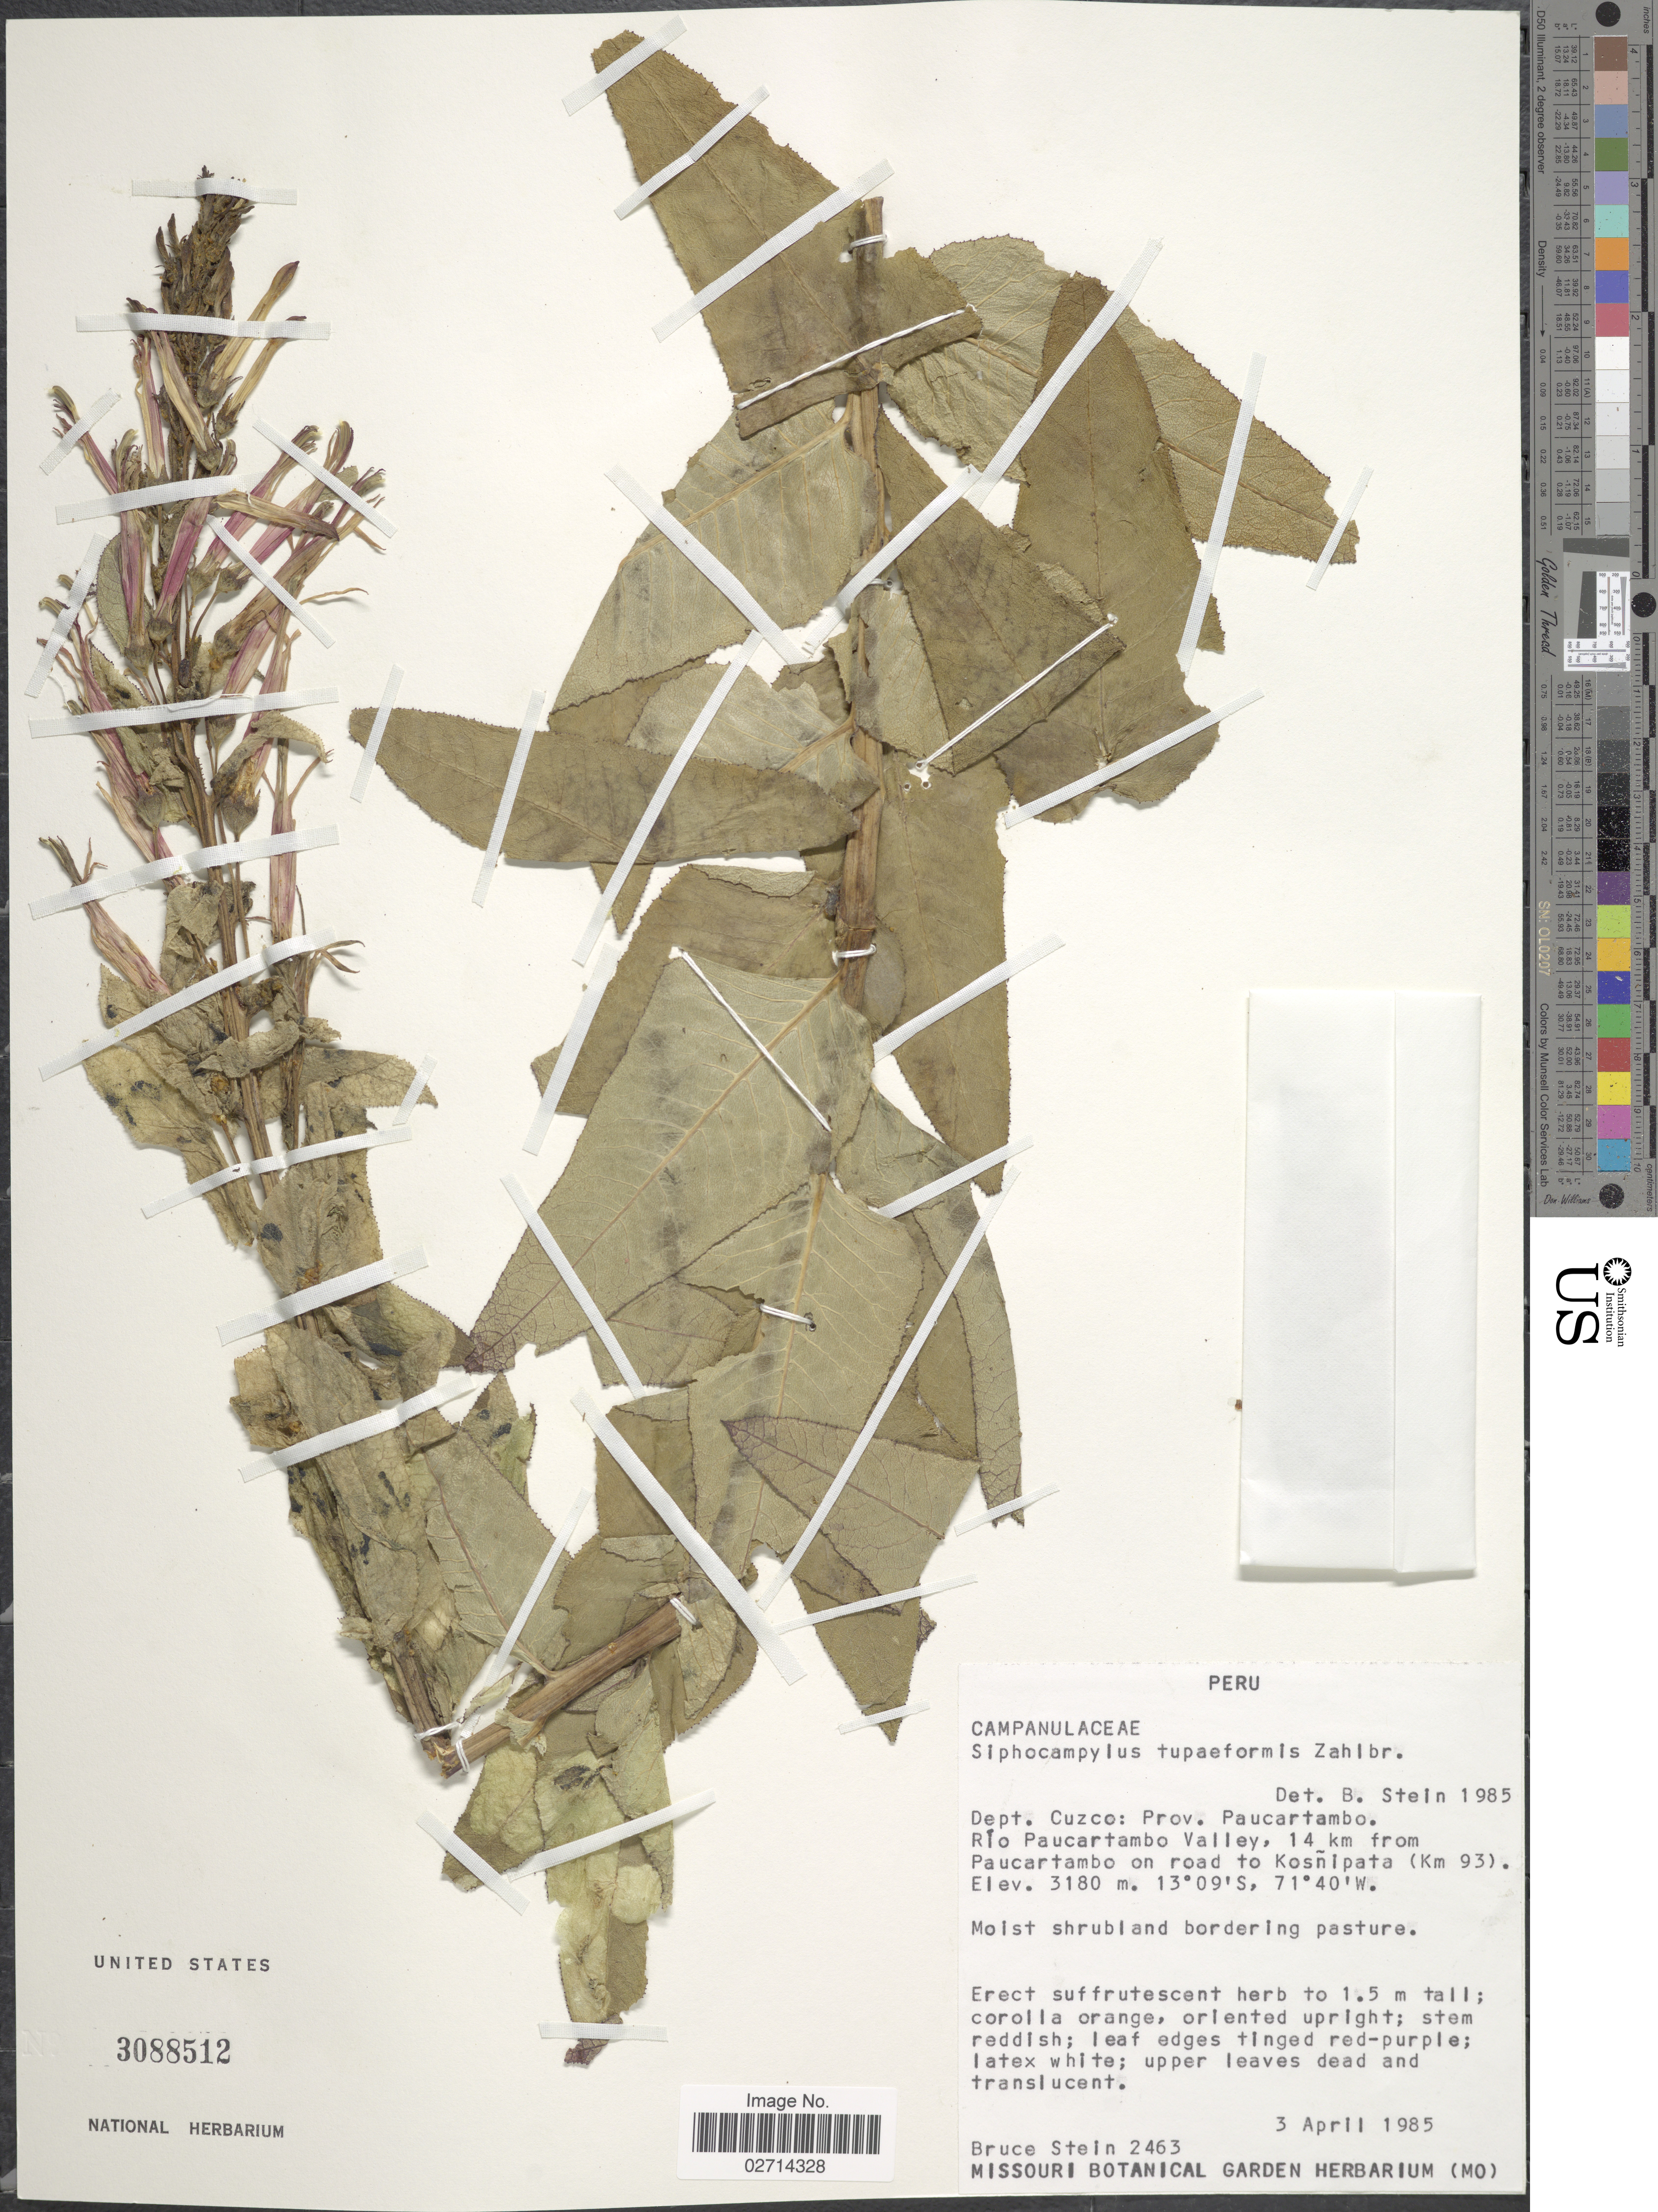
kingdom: Plantae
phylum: Tracheophyta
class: Magnoliopsida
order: Asterales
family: Campanulaceae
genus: Siphocampylus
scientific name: Siphocampylus tupaeformis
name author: Zahlbr.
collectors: B. A. Stein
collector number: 2463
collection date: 1985-04-03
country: Peru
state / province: Cusco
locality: Prov. Paucartambo, Rio Paucartambo Valley, 14 km from Paucartambo on road to Kosnipata (km 93)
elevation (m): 3180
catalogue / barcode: US 3088512